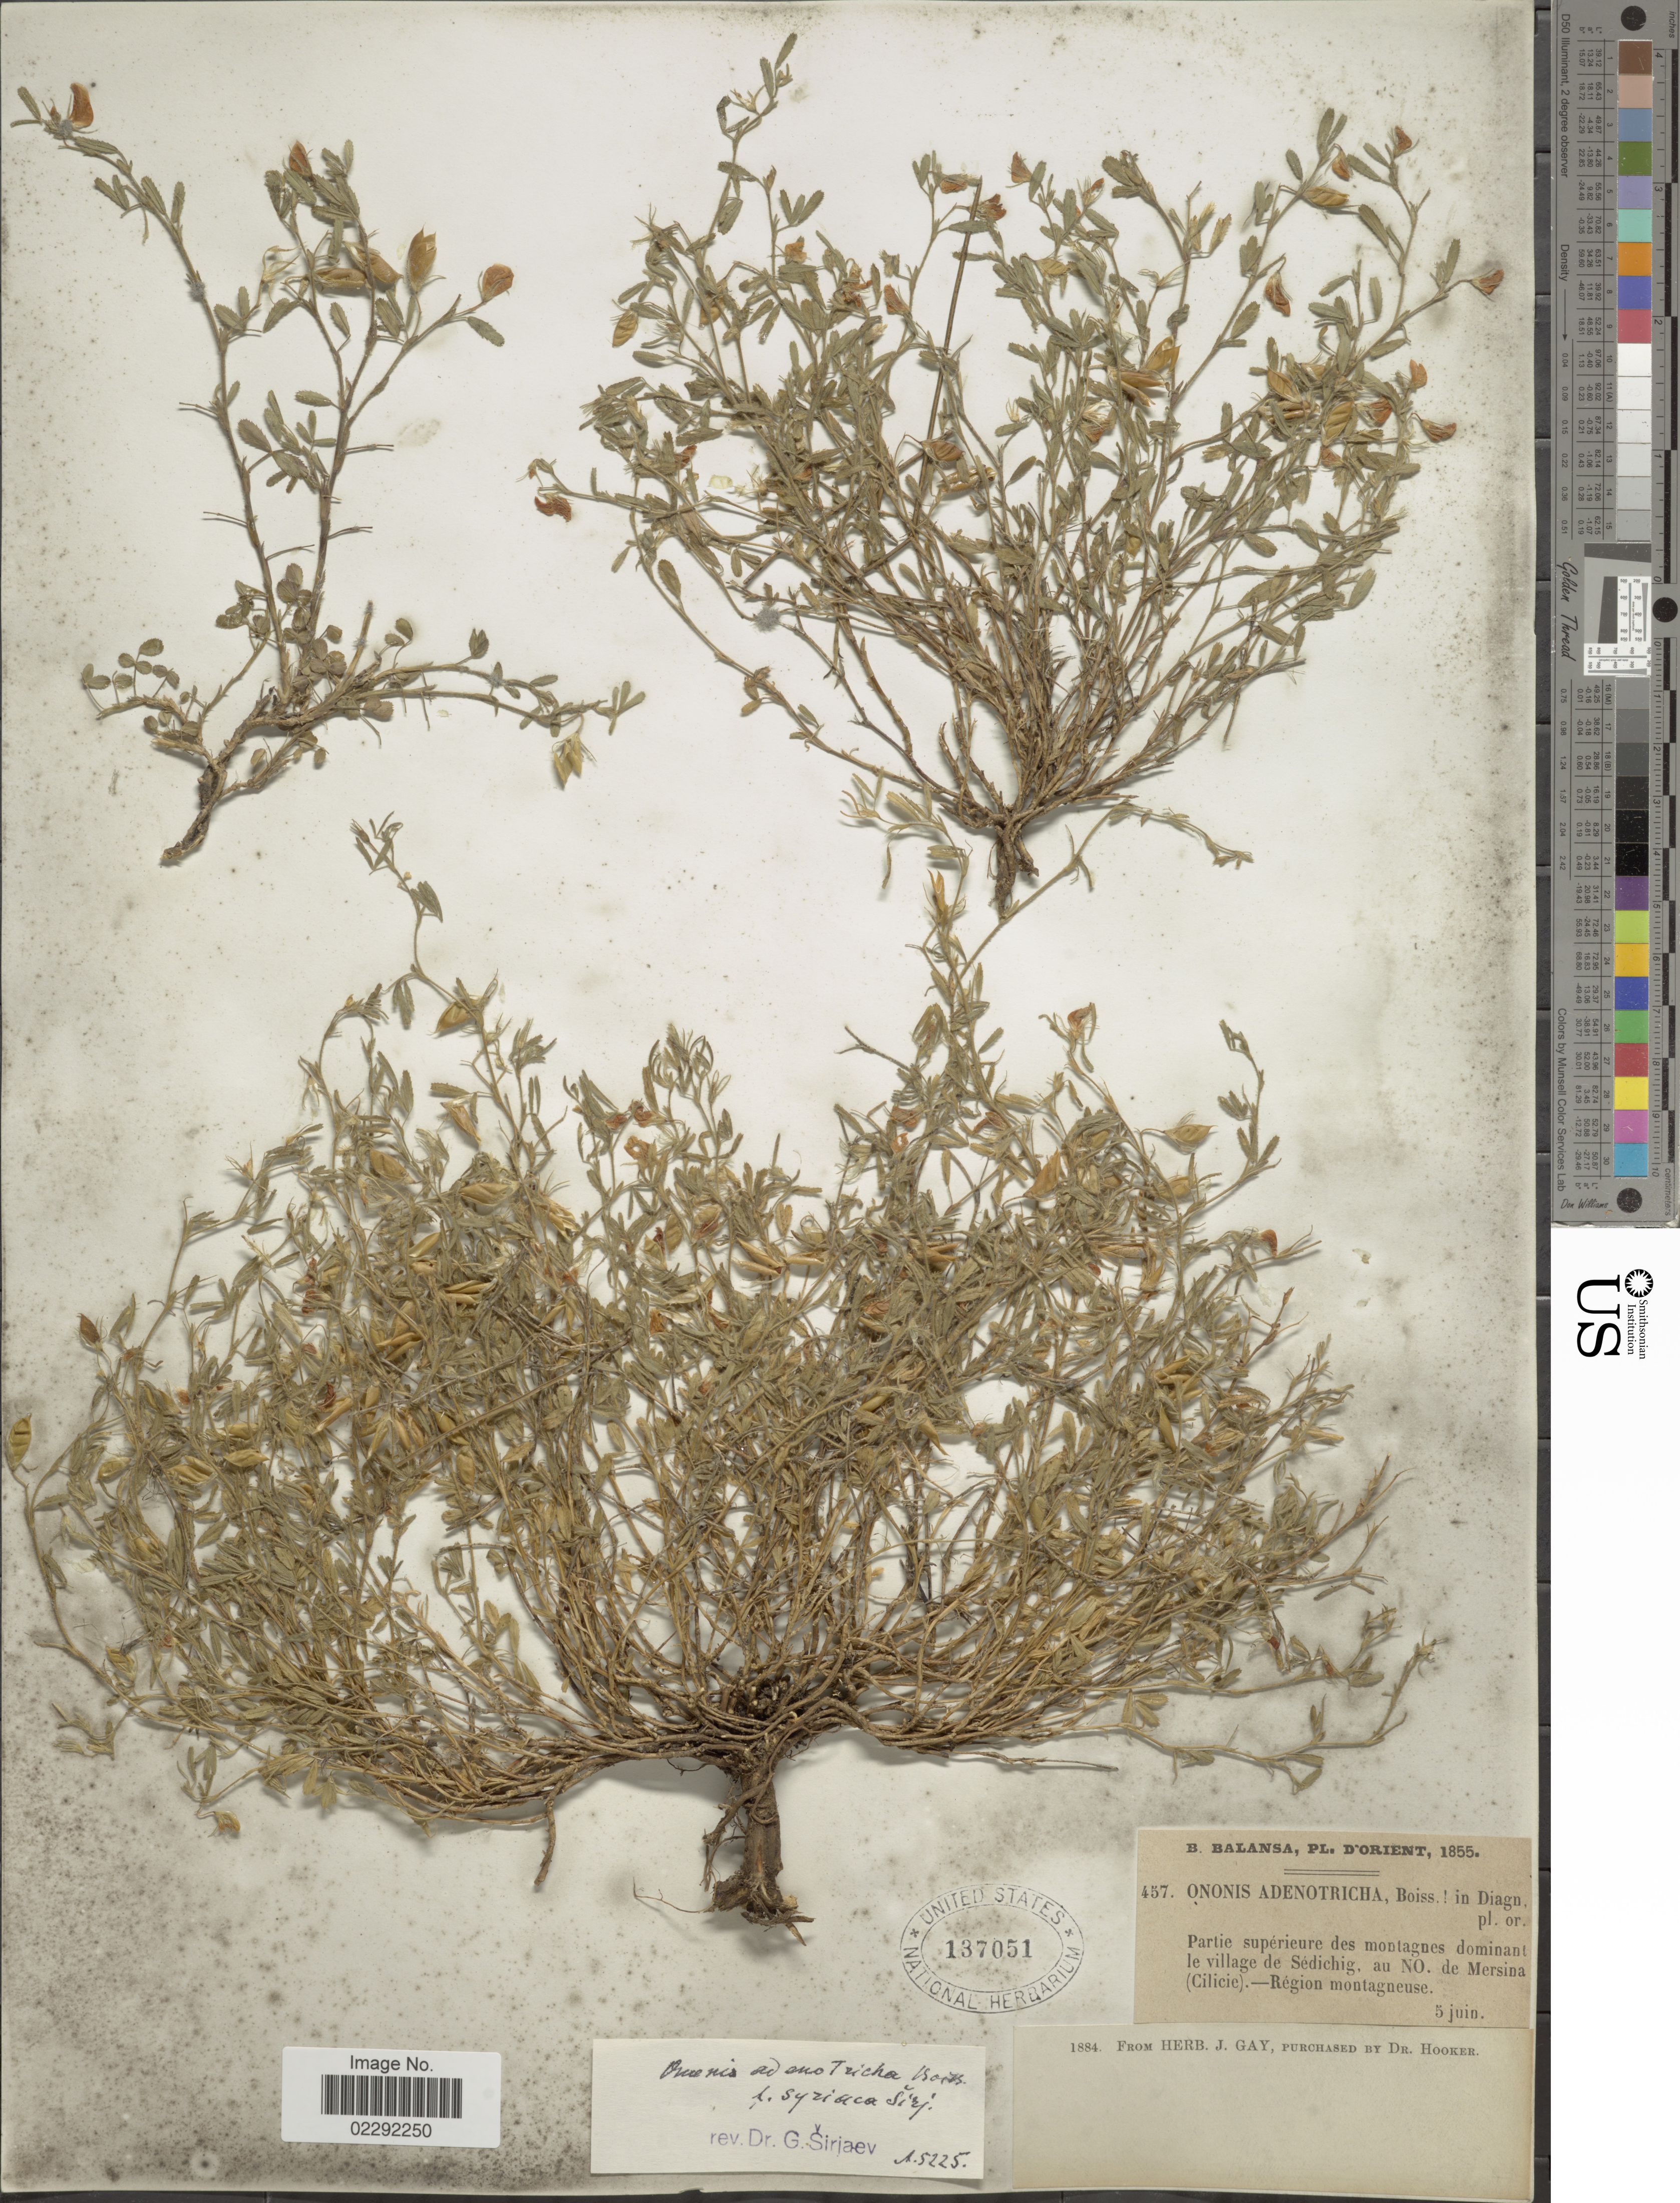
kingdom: Plantae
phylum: Tracheophyta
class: Magnoliopsida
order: Fabales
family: Fabaceae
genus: Ononis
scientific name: Ononis adenotricha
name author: Boiss.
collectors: B. Balansa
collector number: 457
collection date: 1855-06-05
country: Turkey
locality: Orient. Village de Sédichig, au NO de Mersina (Cilicie). -Région montagneuse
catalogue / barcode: US 137051